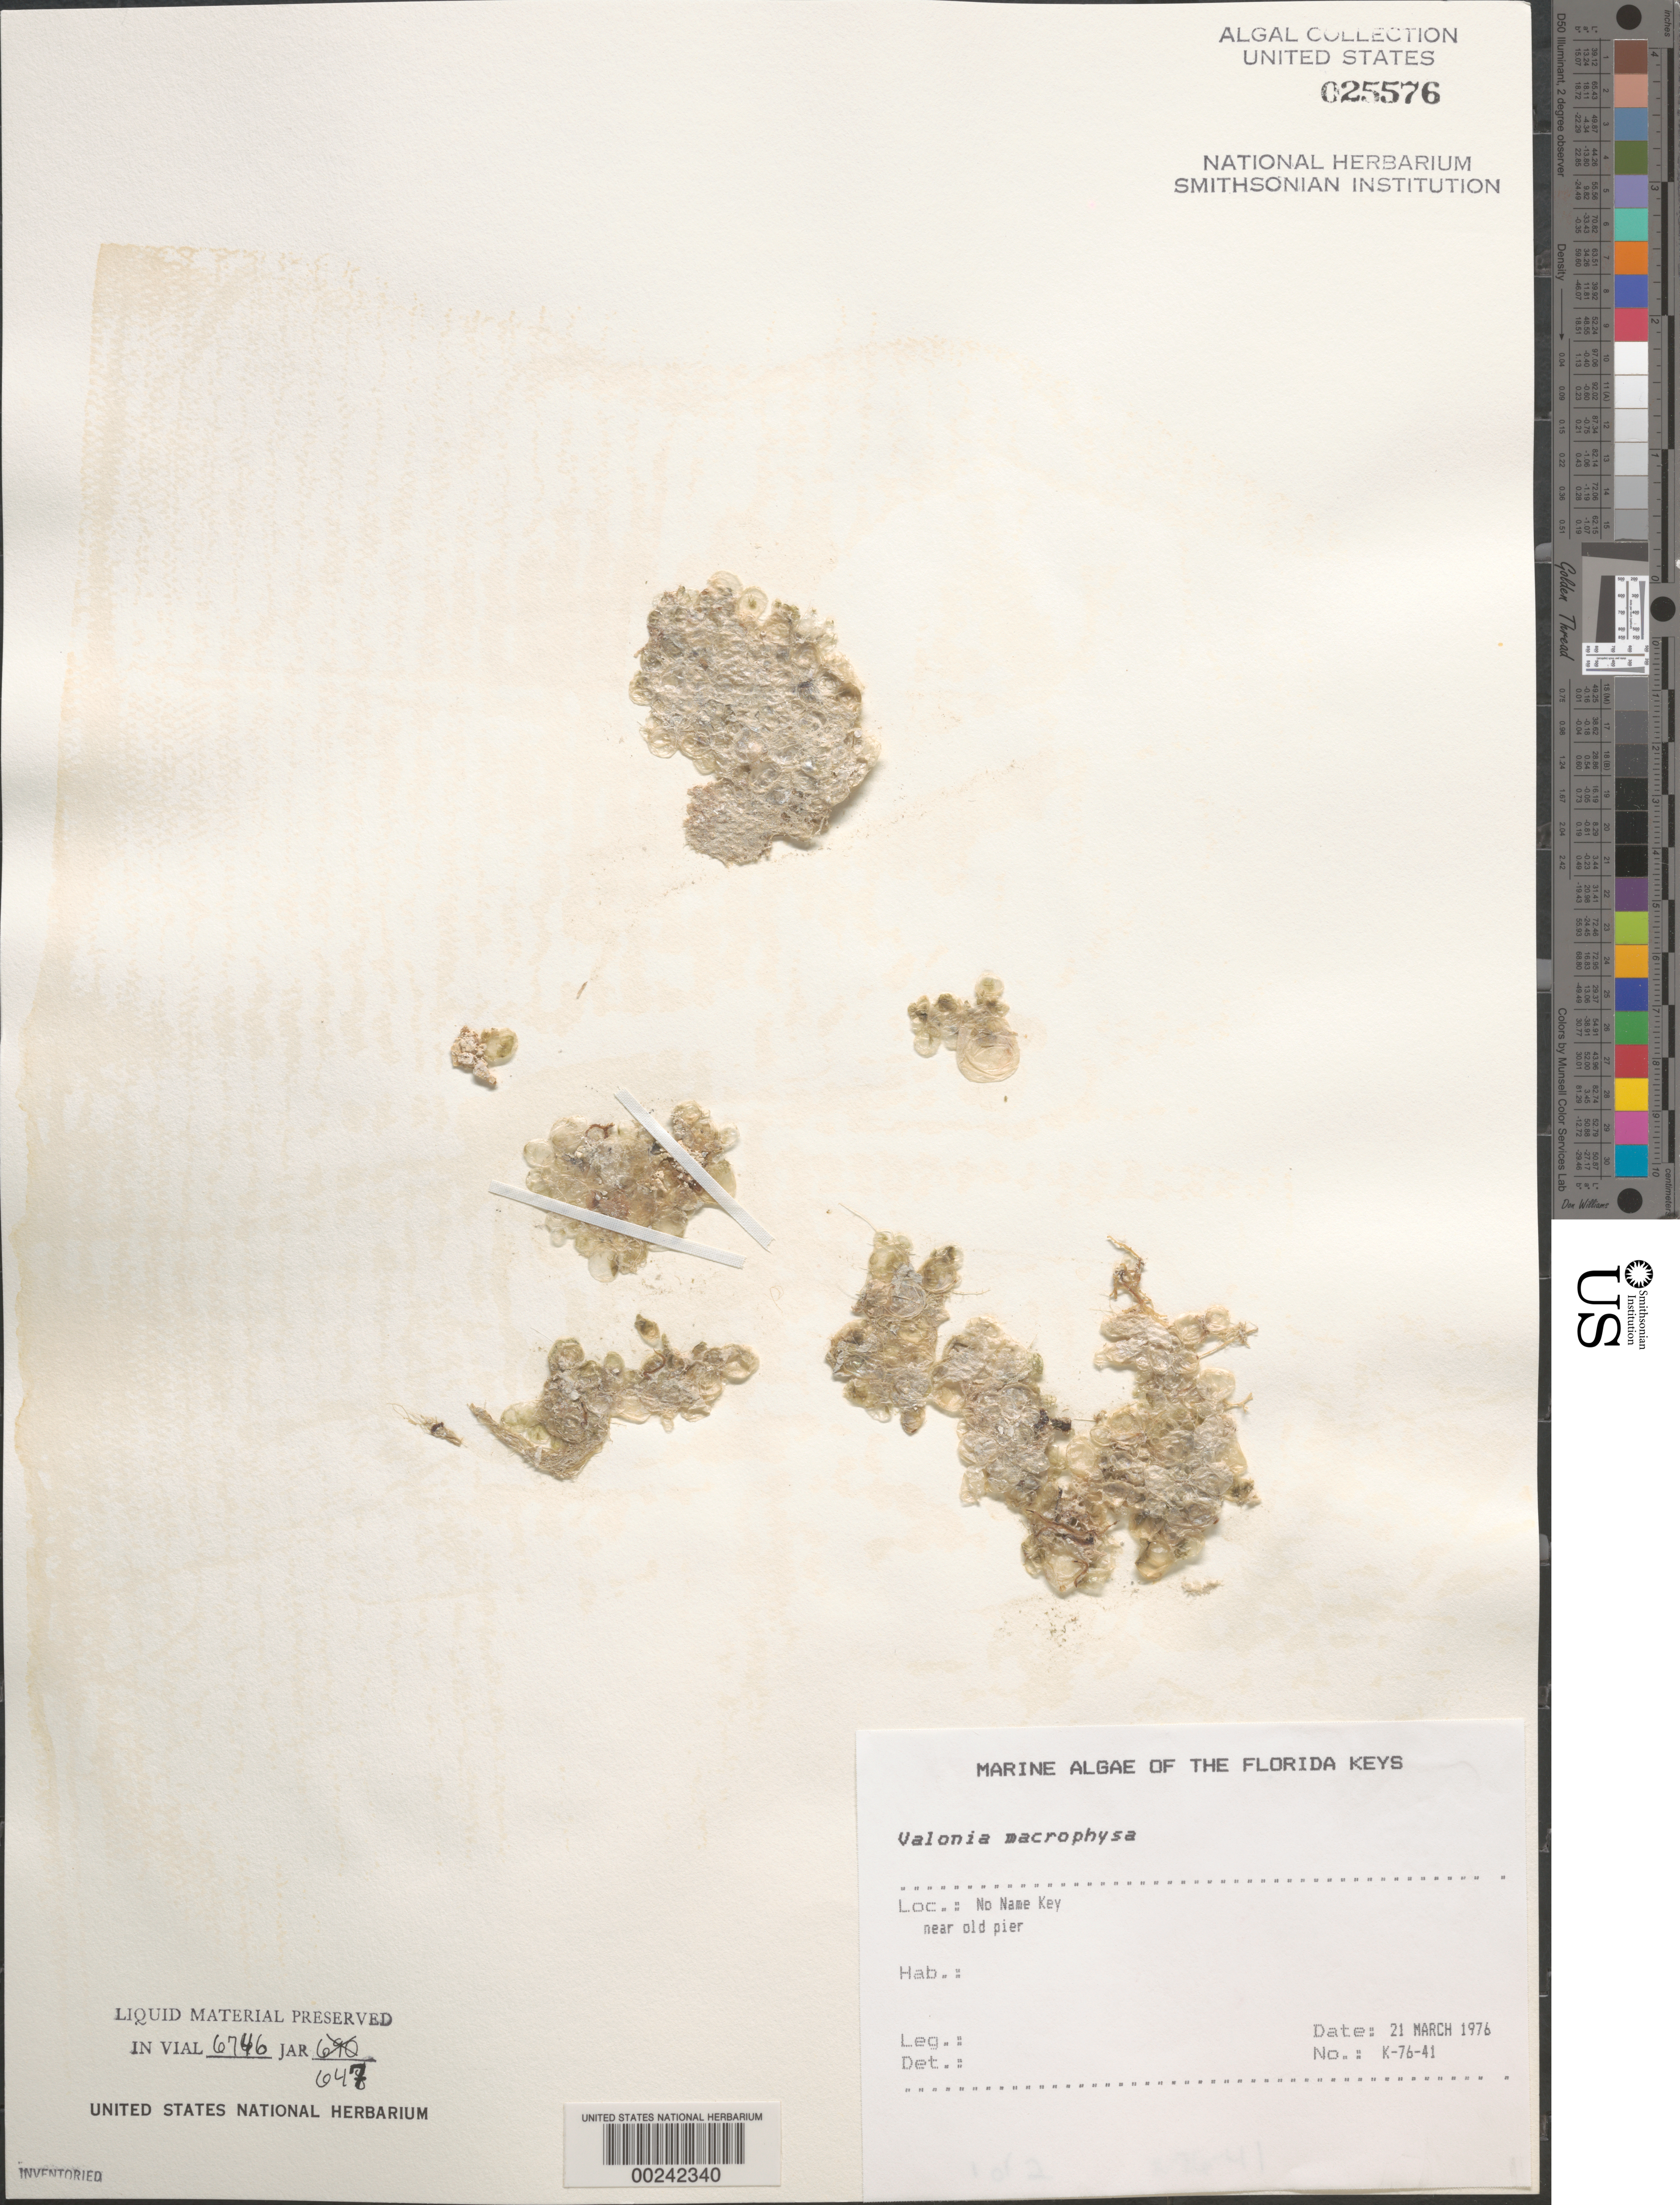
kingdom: Plantae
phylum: Chlorophyta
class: Ulvophyceae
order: Siphonocladales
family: Valoniaceae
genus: Valonia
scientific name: Valonia macrophysa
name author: Kütz.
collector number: K-76-41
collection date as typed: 21 Mar 1976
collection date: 1976-03-21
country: United States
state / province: Florida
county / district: Monroe County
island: No Name Key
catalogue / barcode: US 25576